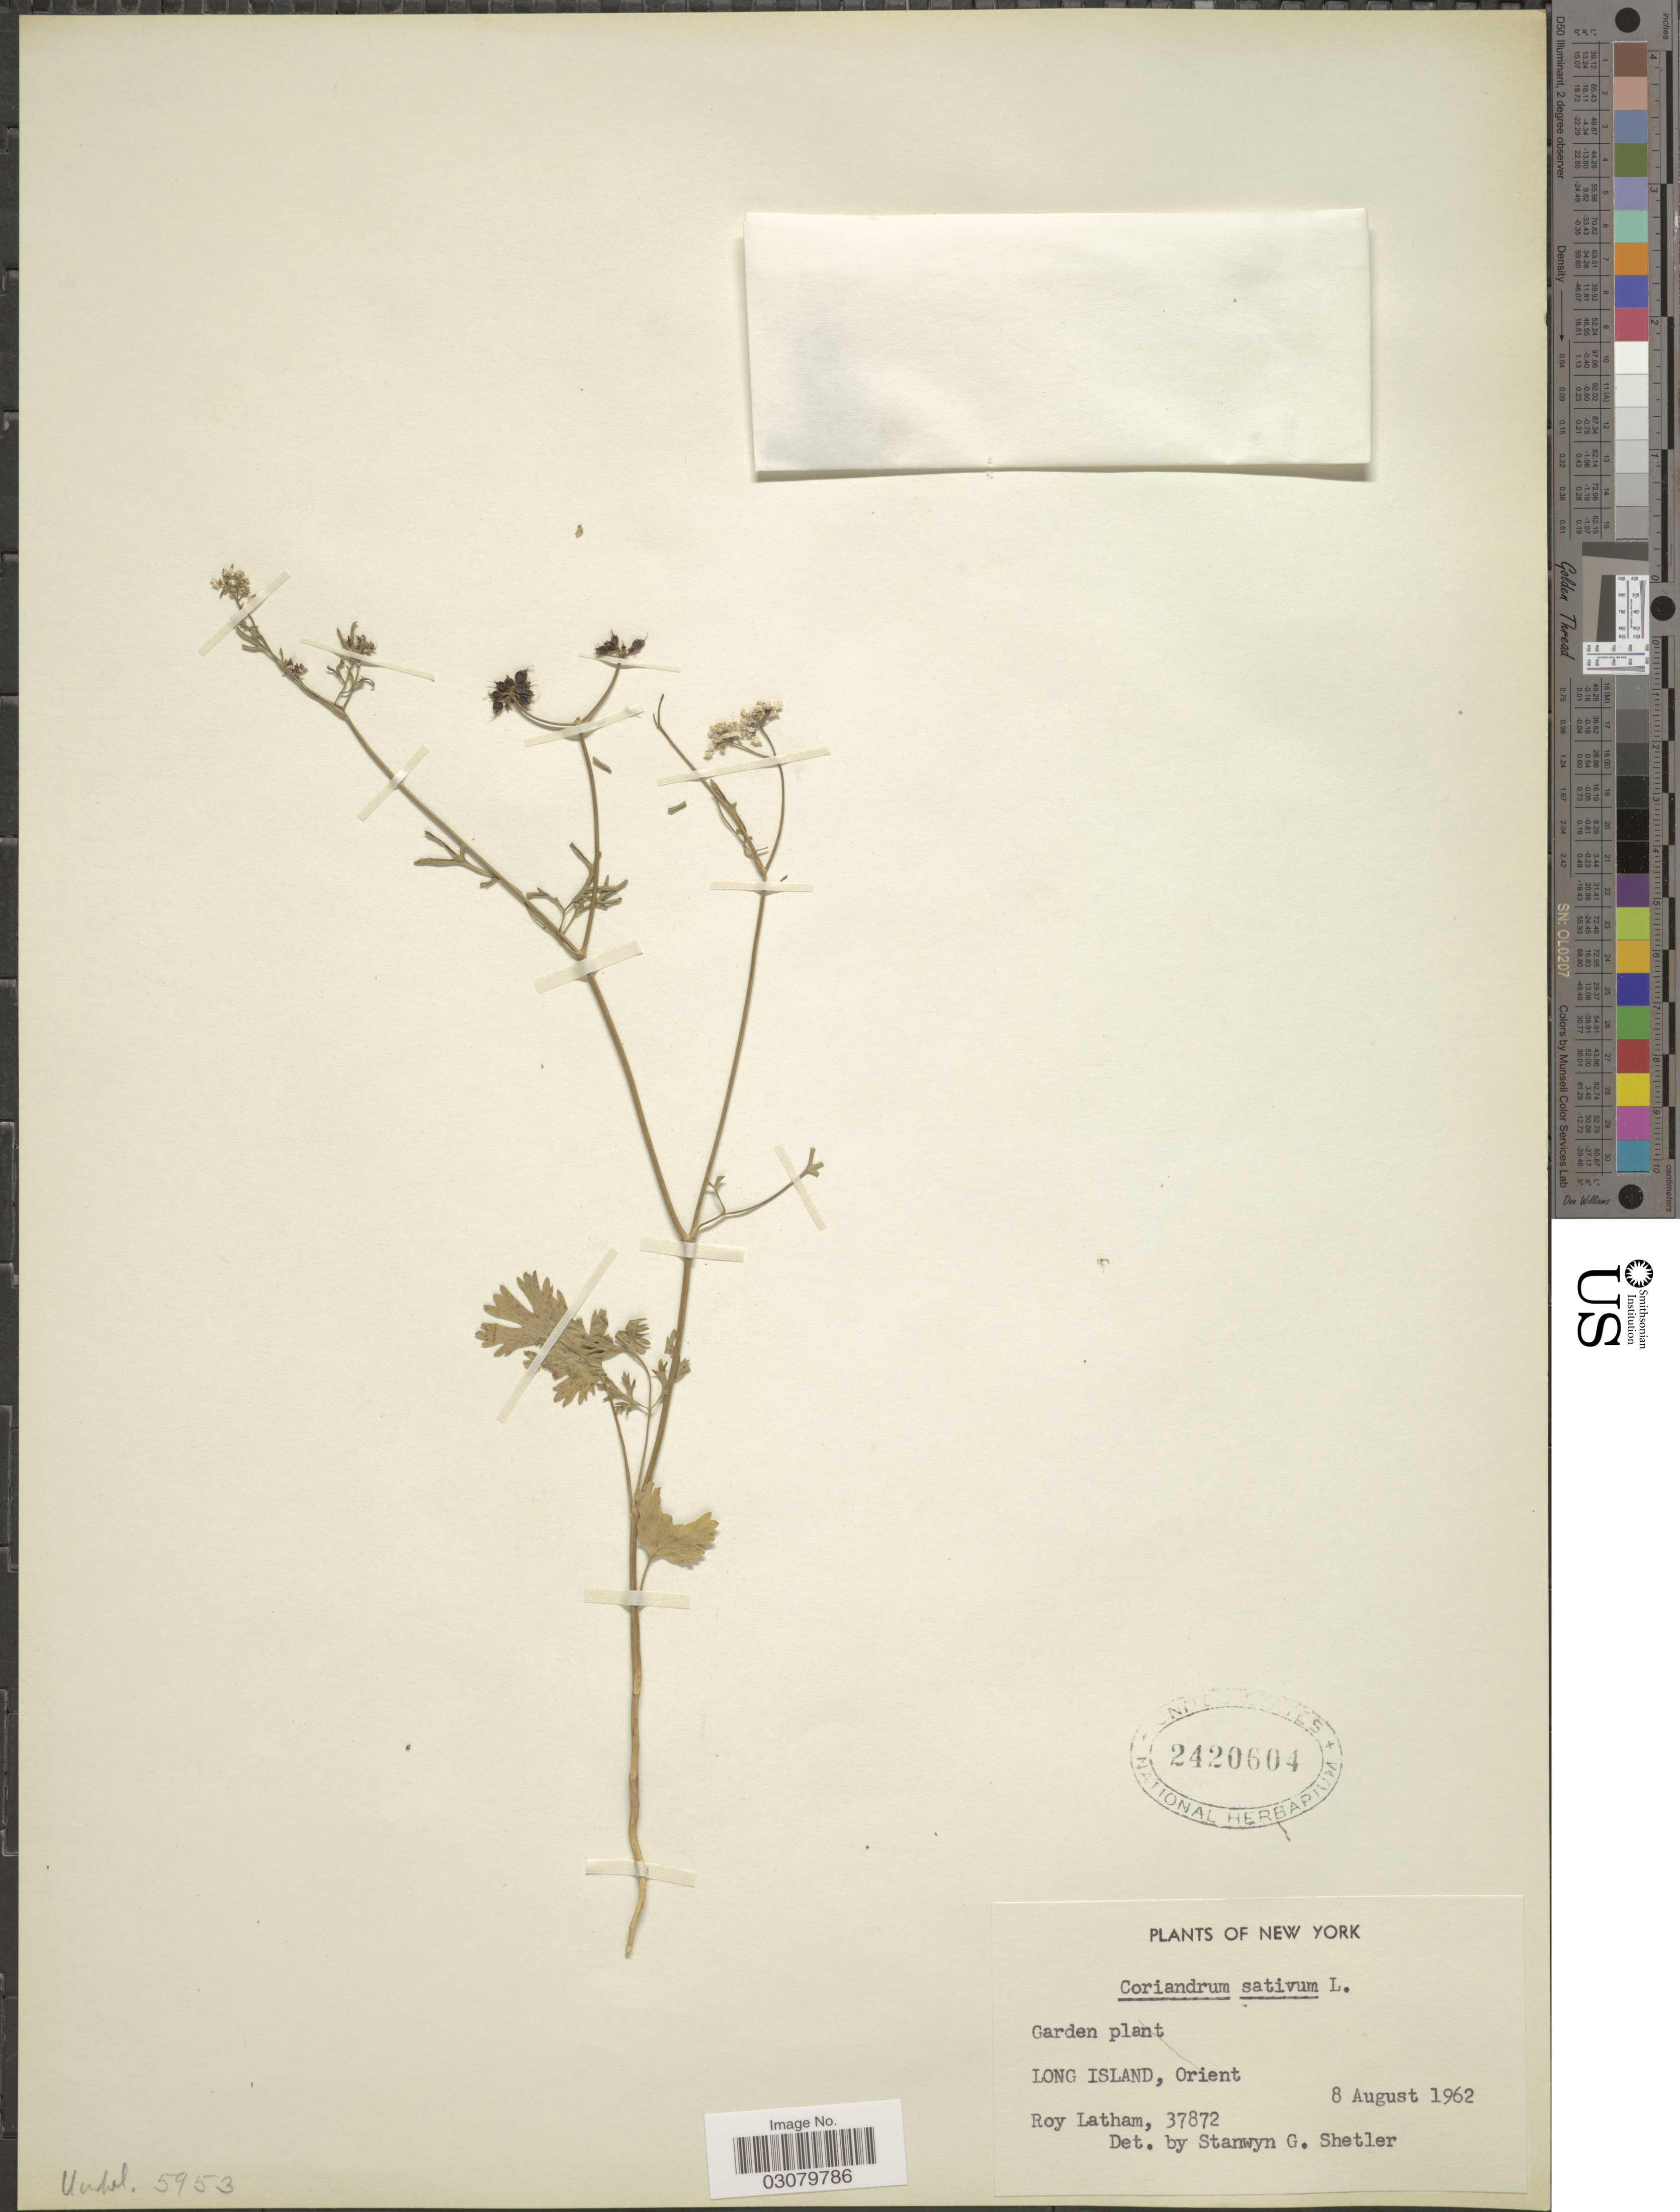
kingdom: Plantae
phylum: Tracheophyta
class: Magnoliopsida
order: Apiales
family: Apiaceae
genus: Coriandrum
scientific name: Coriandrum sativum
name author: L.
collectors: R. Latham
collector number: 37872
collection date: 1962-08-08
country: United States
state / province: New York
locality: Long Island, Orient.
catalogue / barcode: US 2420604